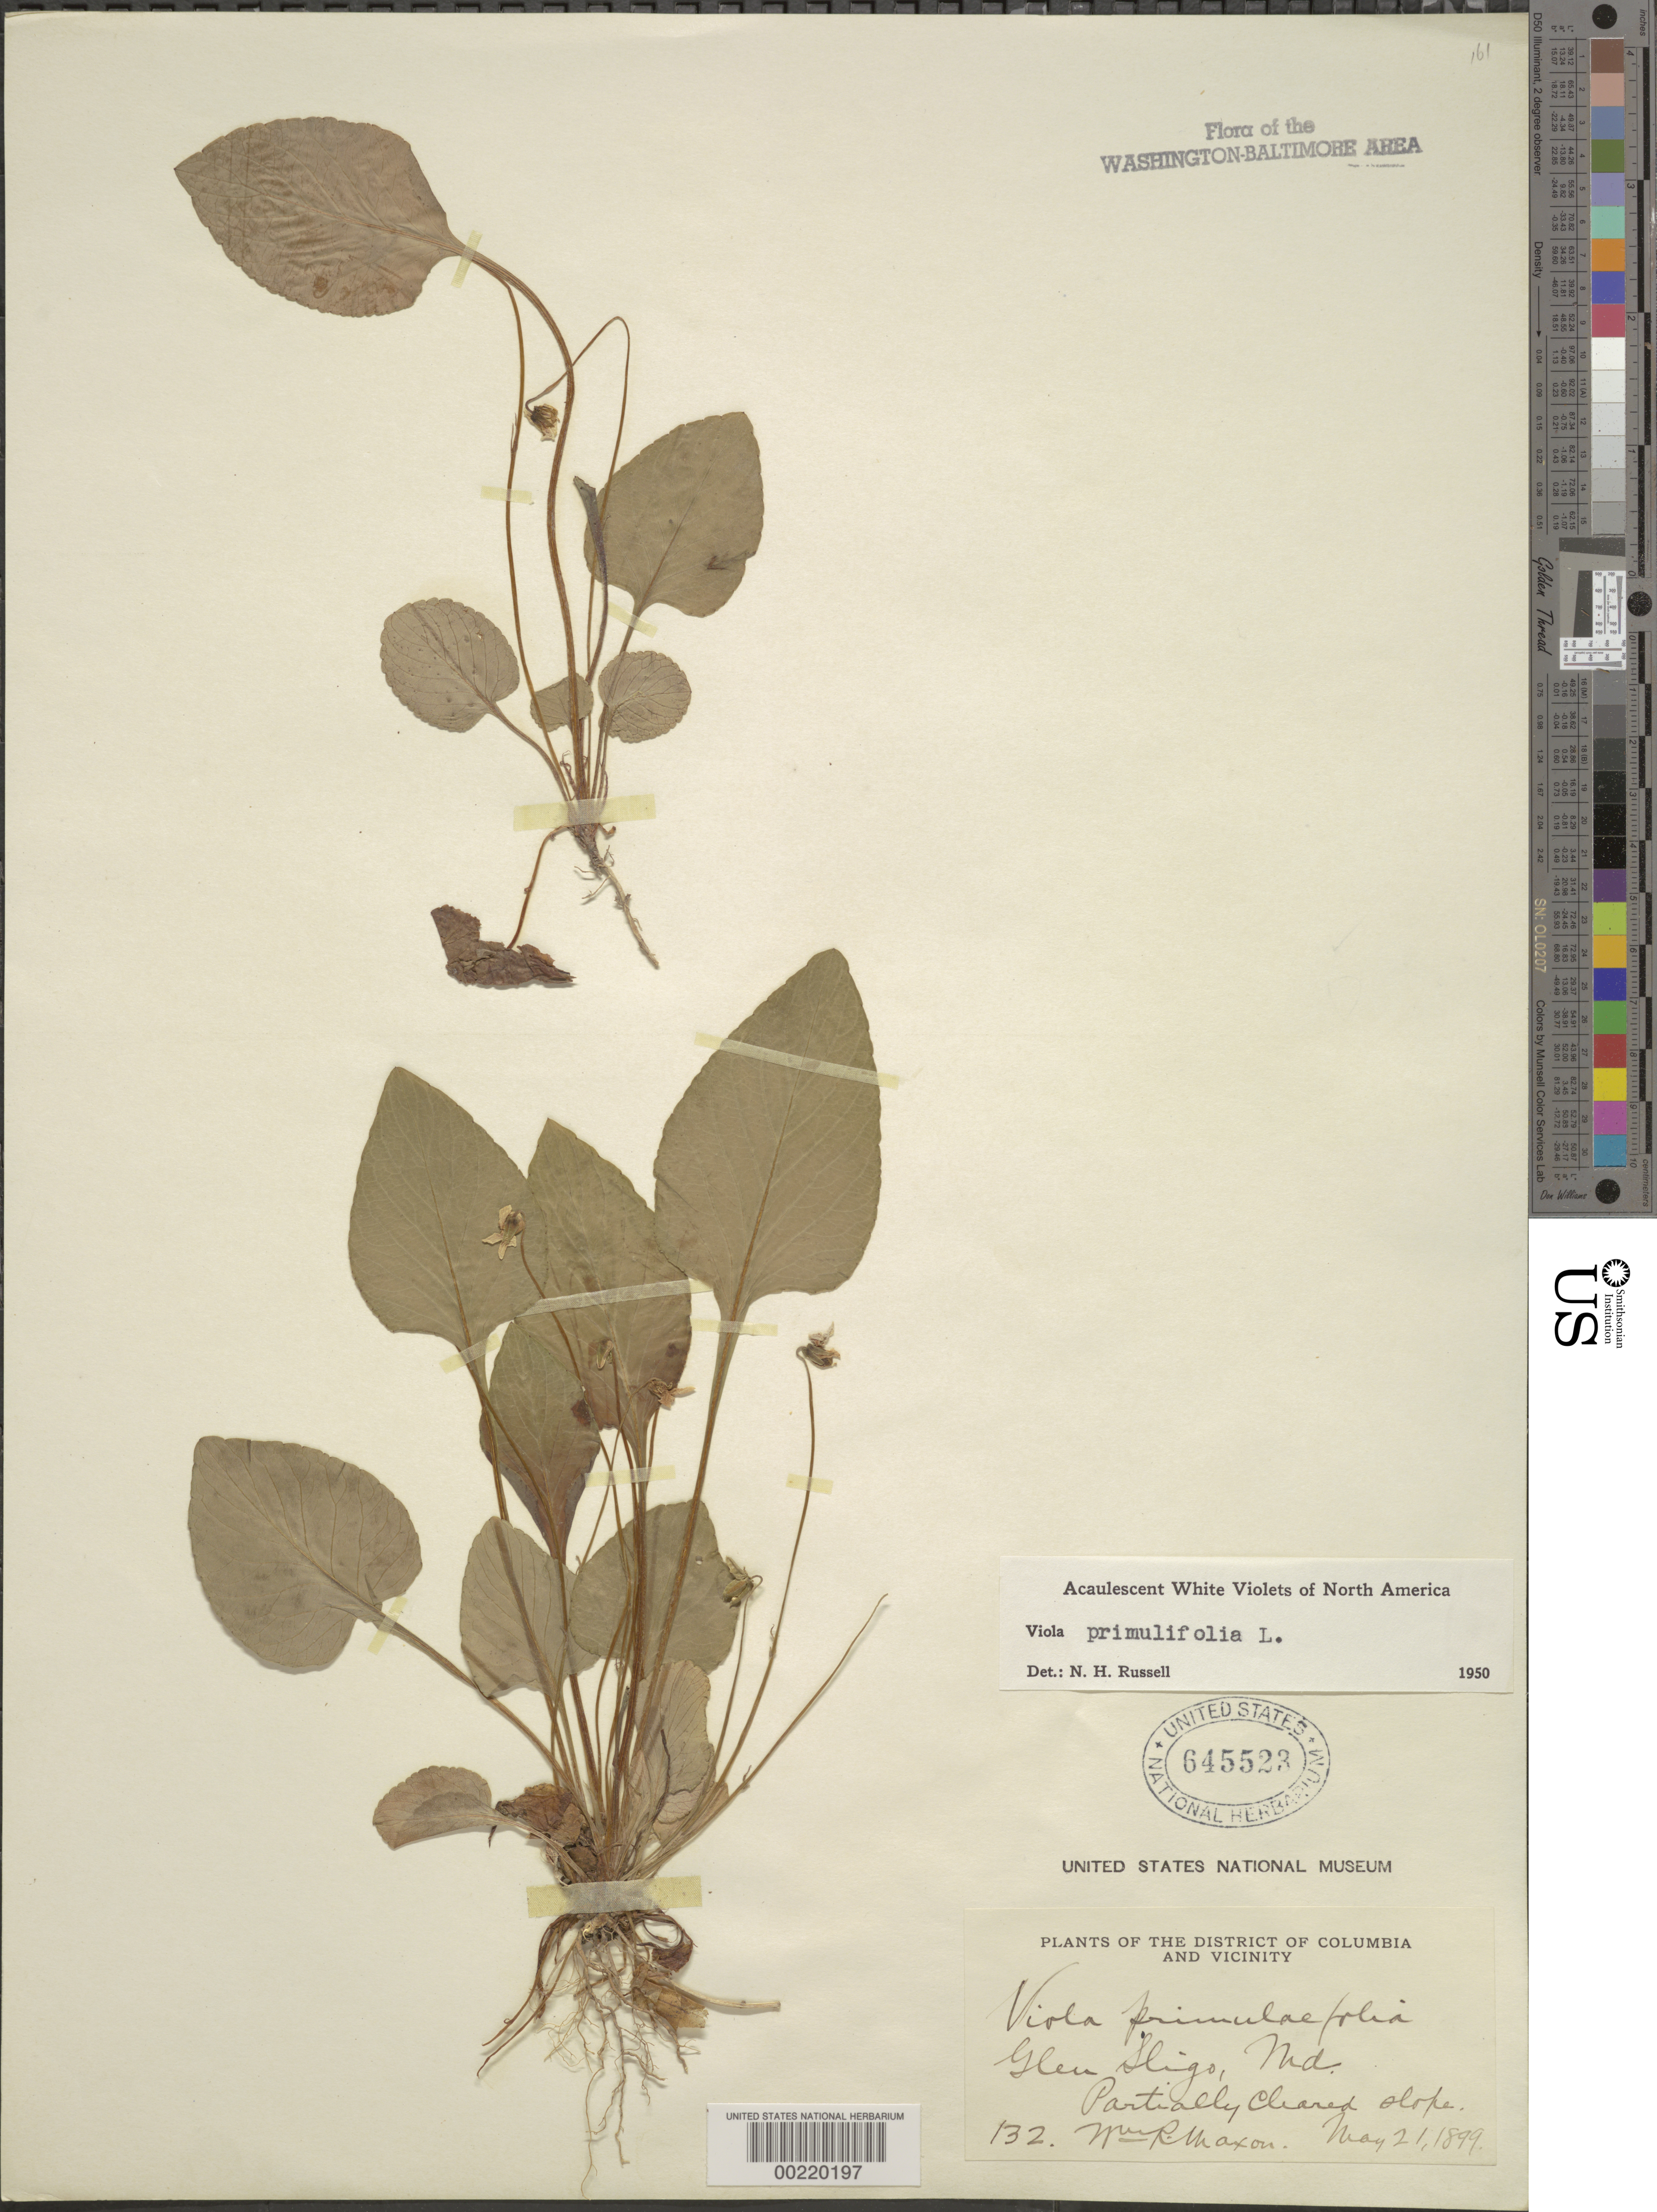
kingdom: Plantae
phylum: Tracheophyta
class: Magnoliopsida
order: Malpighiales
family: Violaceae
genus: Viola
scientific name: Viola primulifolia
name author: L.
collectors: W. R. Maxon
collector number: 132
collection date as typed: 21 May 1899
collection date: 1899-05-21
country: United States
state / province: Maryland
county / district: Prince George's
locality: Glen Sligo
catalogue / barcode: US 645523